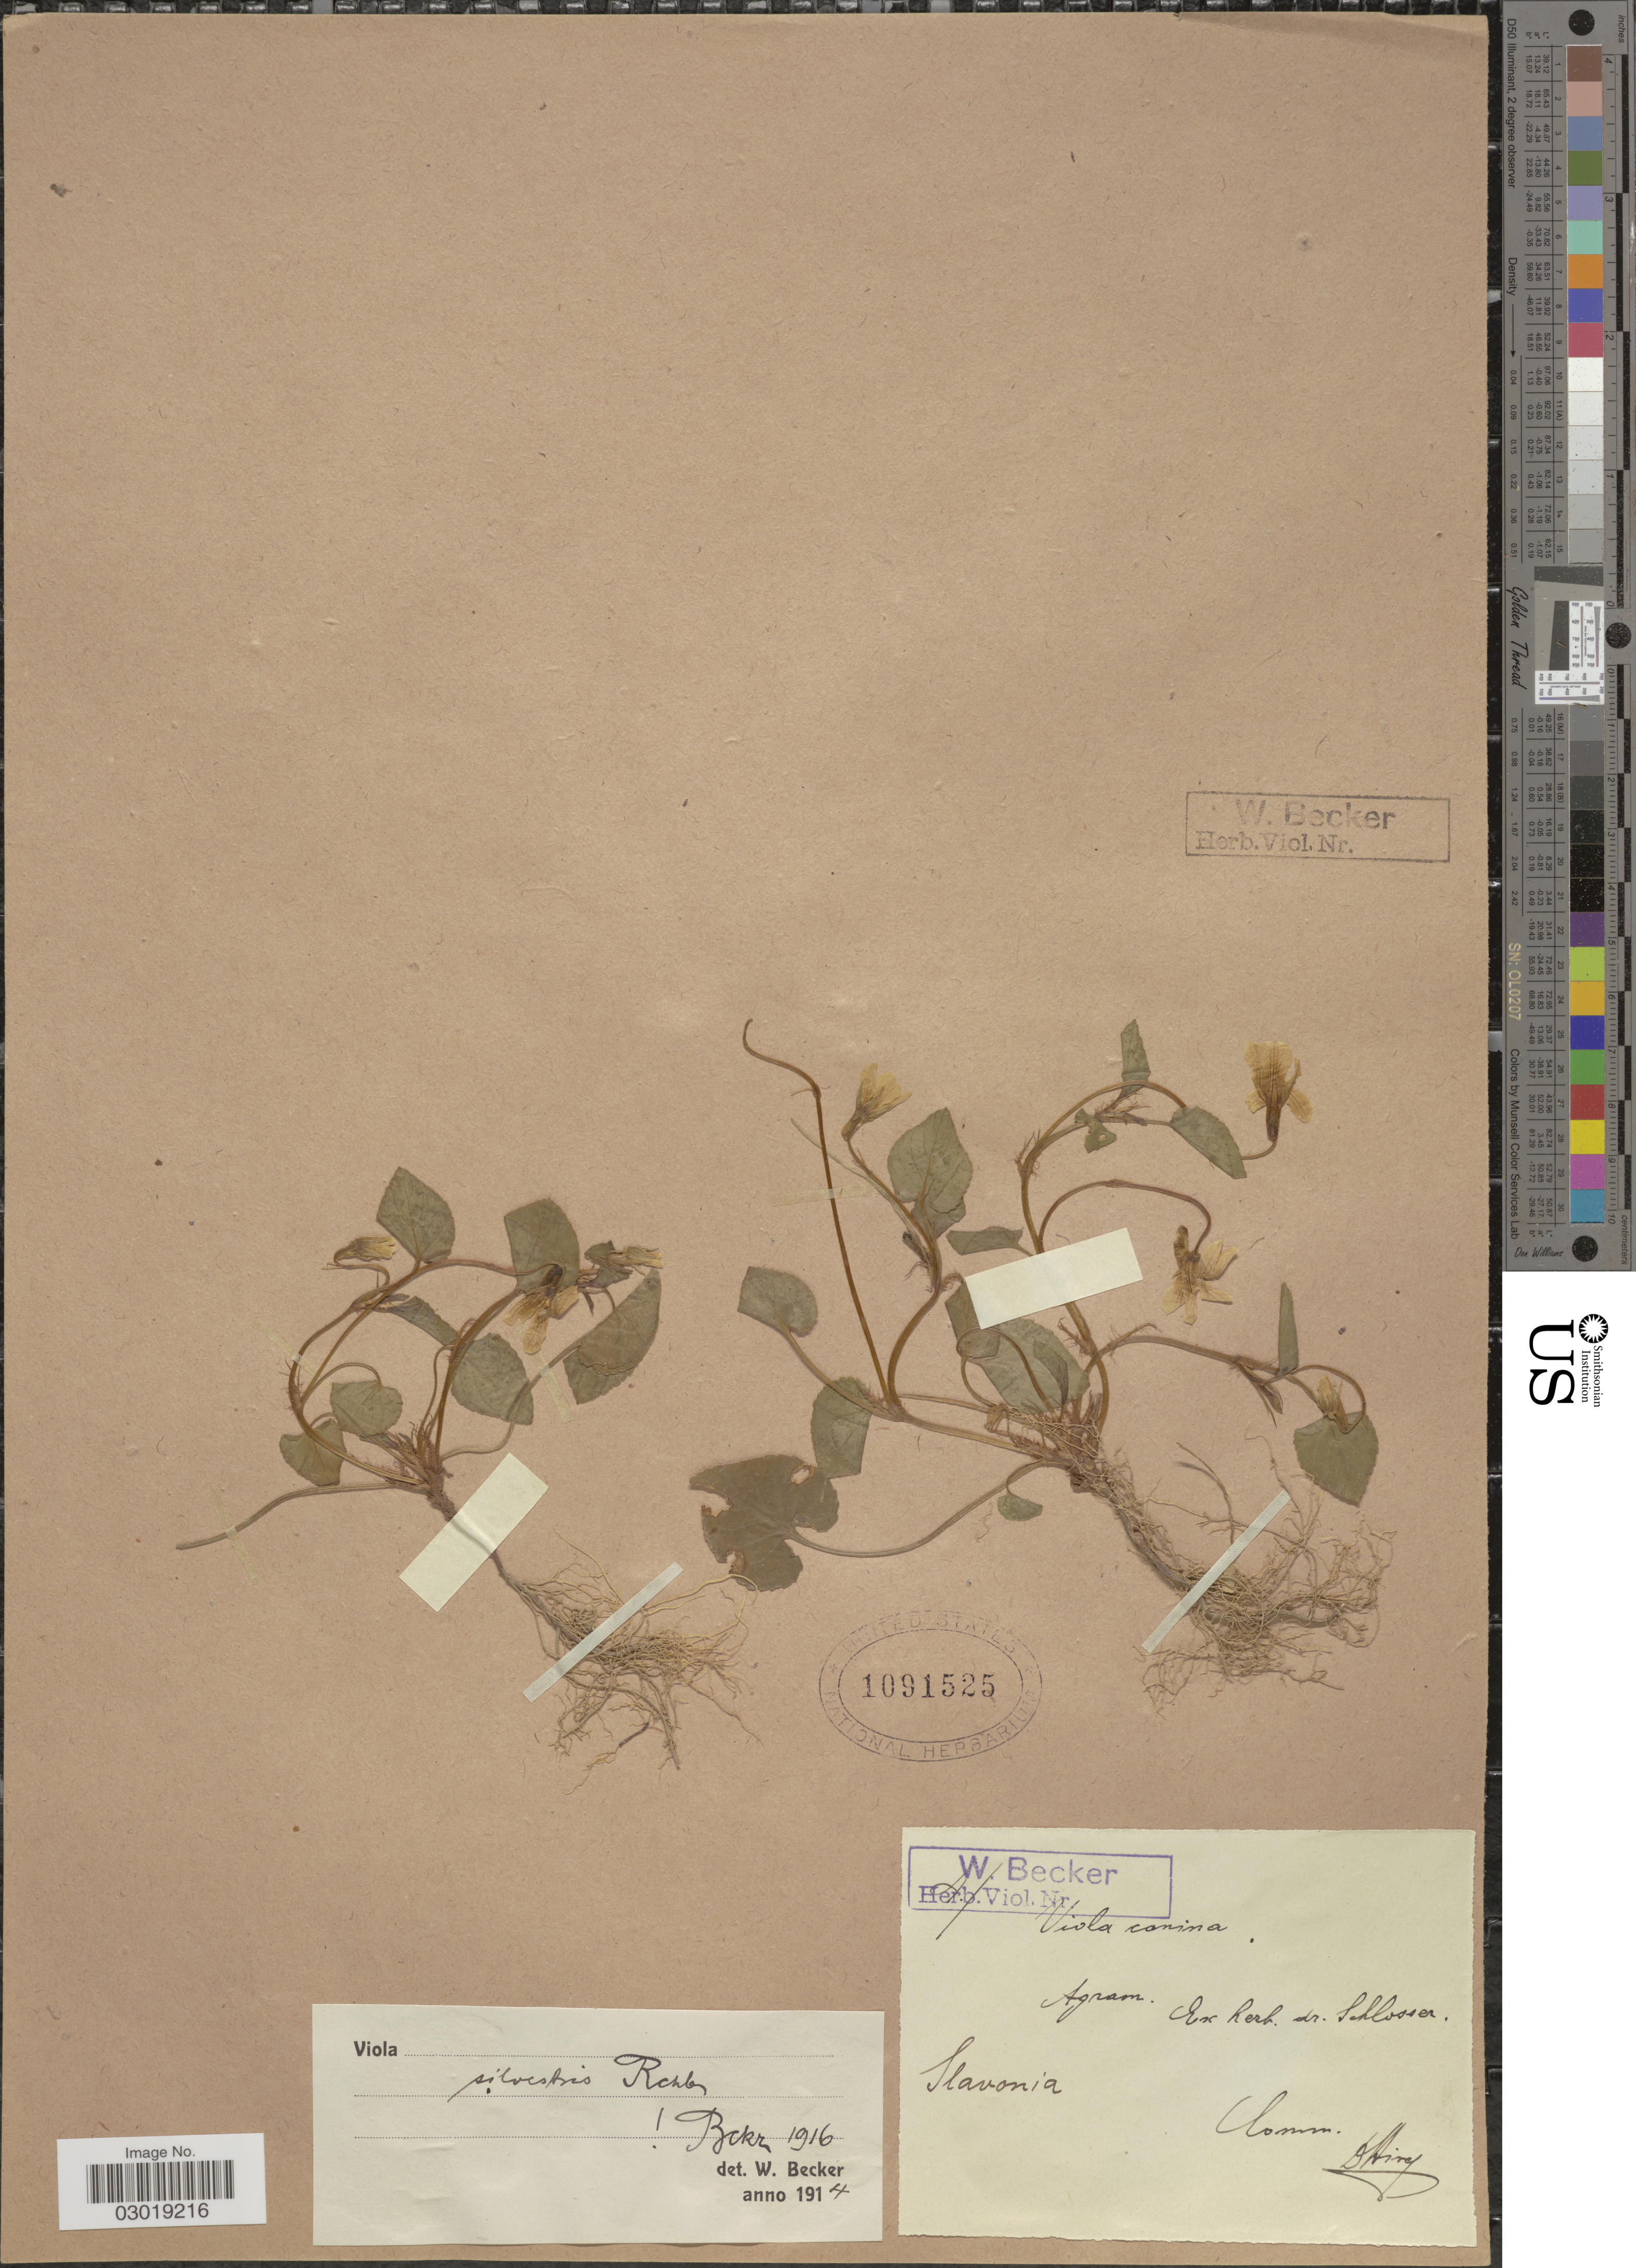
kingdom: Plantae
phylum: Tracheophyta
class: Magnoliopsida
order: Malpighiales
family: Violaceae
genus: Viola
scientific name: Viola sylvestris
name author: Lam.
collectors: D. Hirc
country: Croatia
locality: Agram, Slavonia.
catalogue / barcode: US 1091525